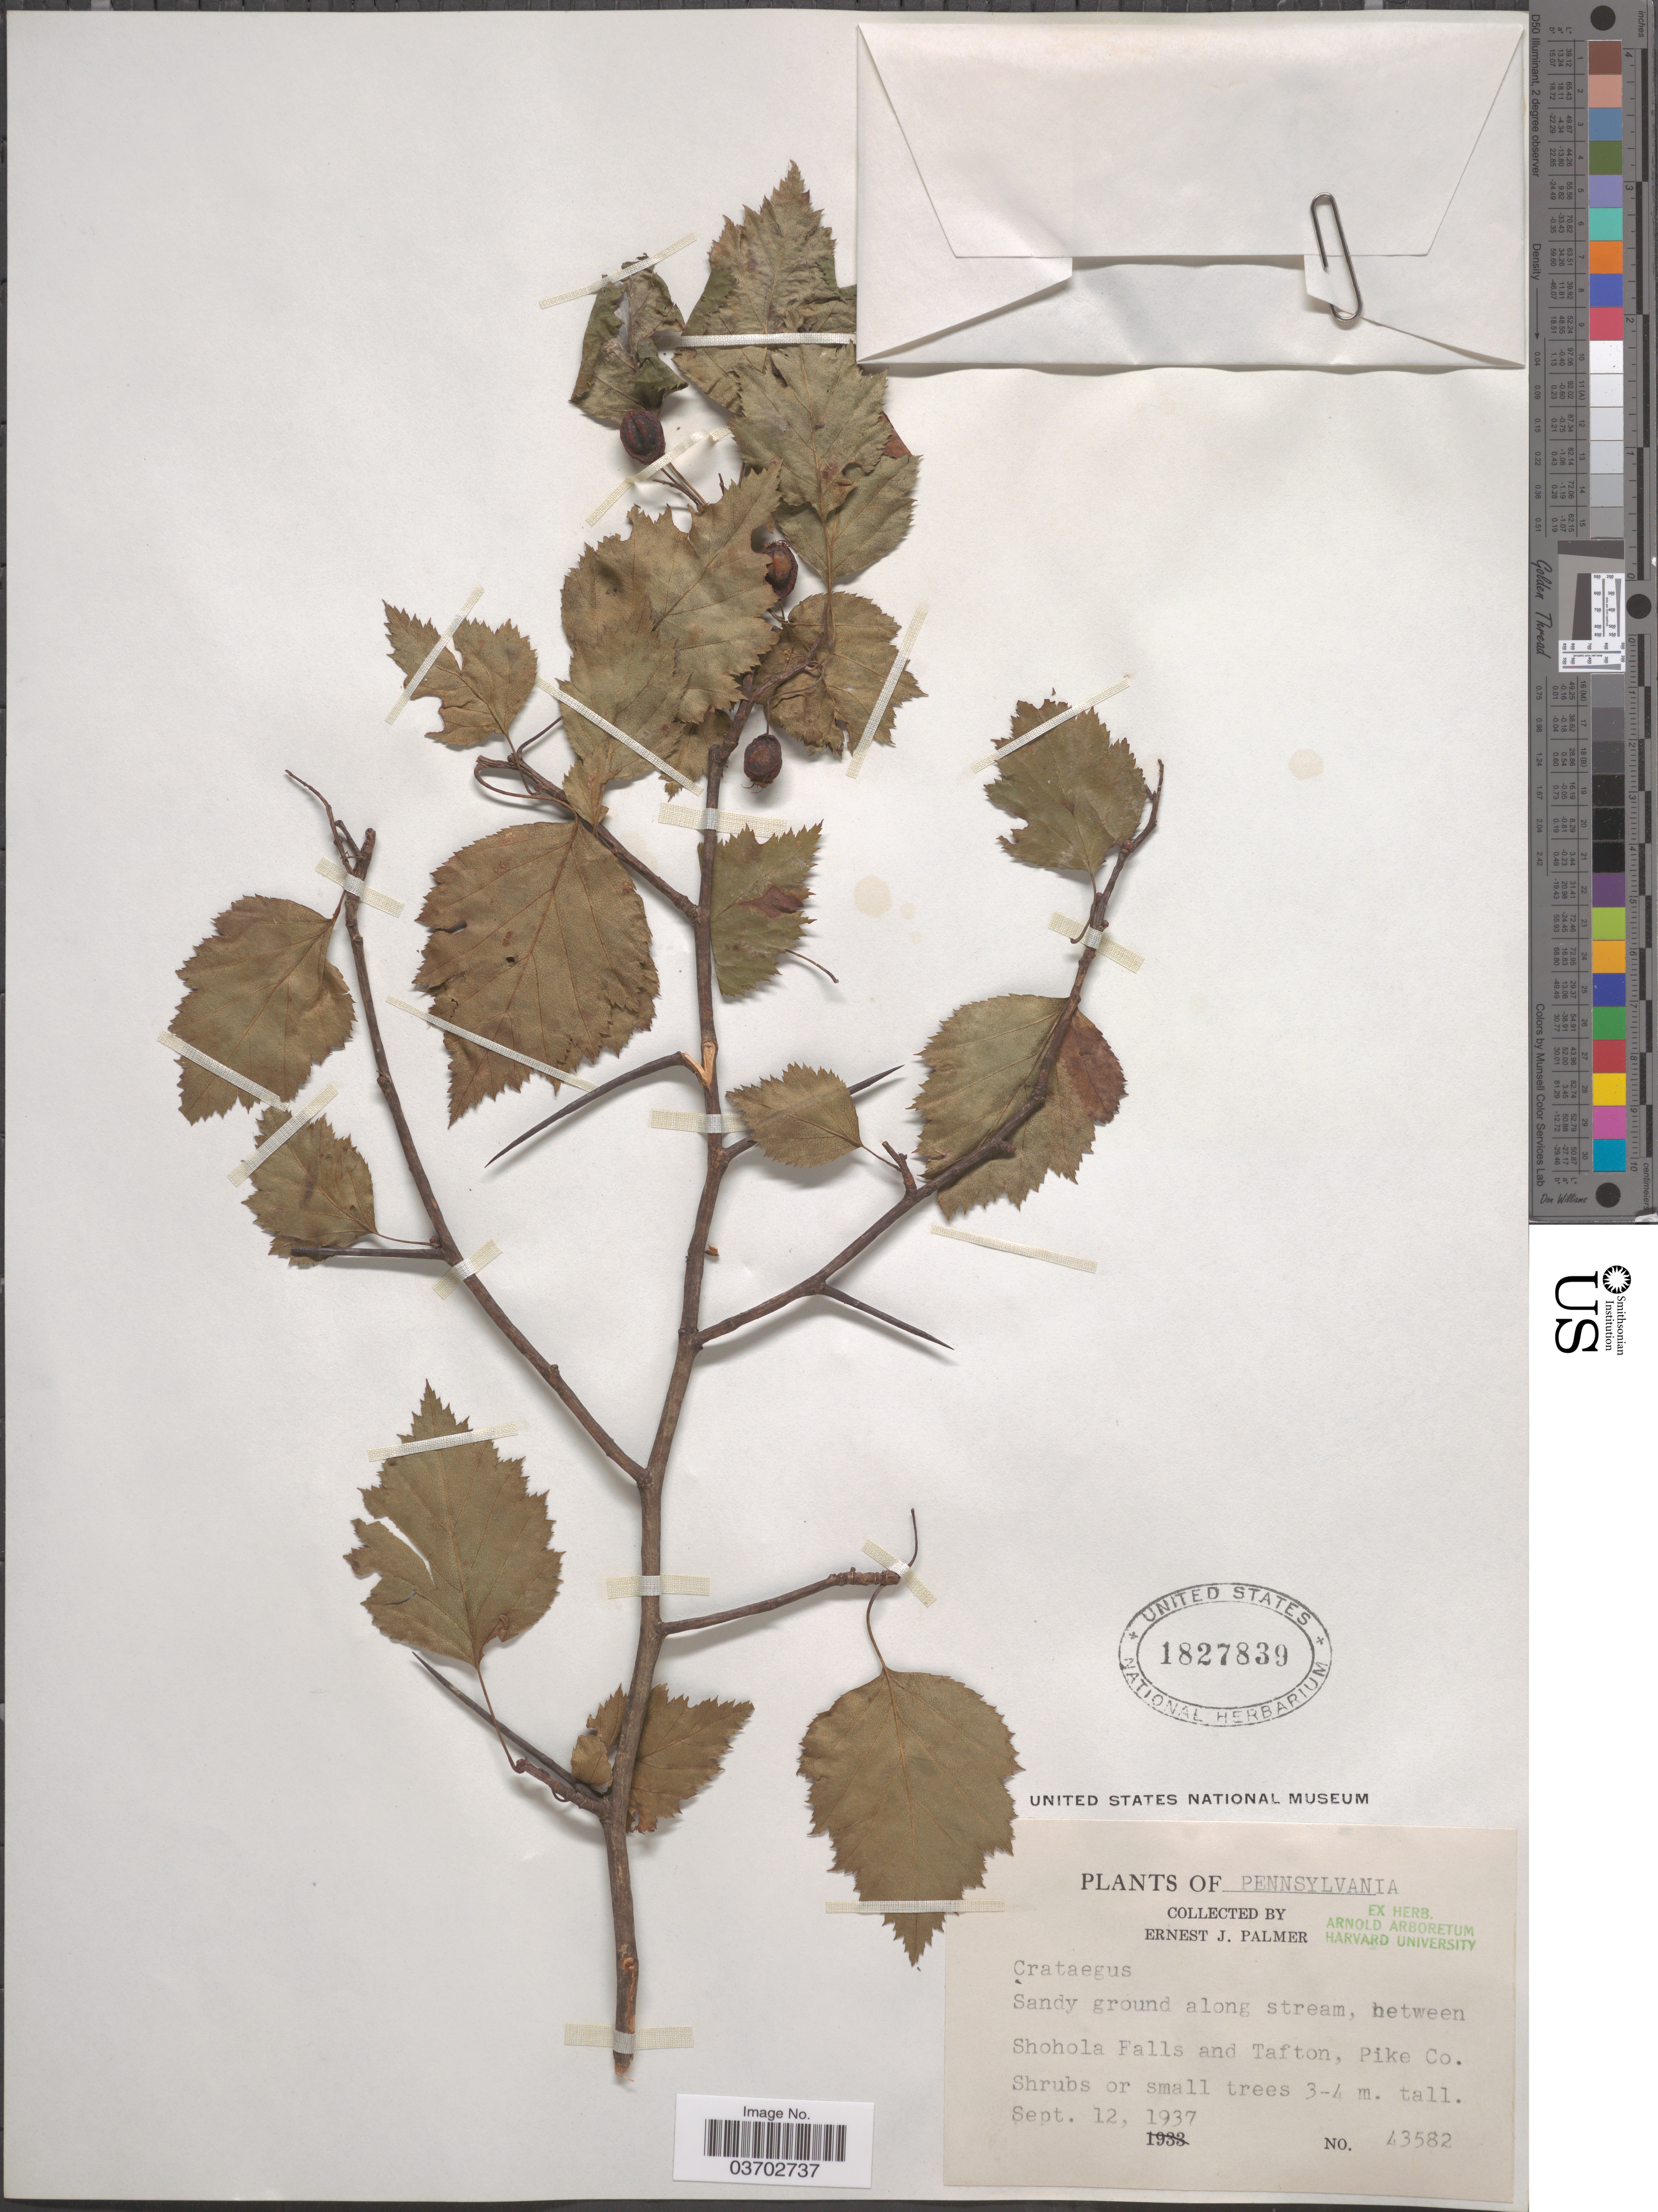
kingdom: Plantae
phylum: Tracheophyta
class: Magnoliopsida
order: Rosales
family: Rosaceae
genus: Crataegus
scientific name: Crataegus sp.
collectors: E. J. Palmer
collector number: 43582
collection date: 1937-09-12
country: United States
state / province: Pennsylvania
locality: Sandy ground along stream, between Shohola Falls and Tafton, Pike Co.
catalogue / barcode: US 1827839